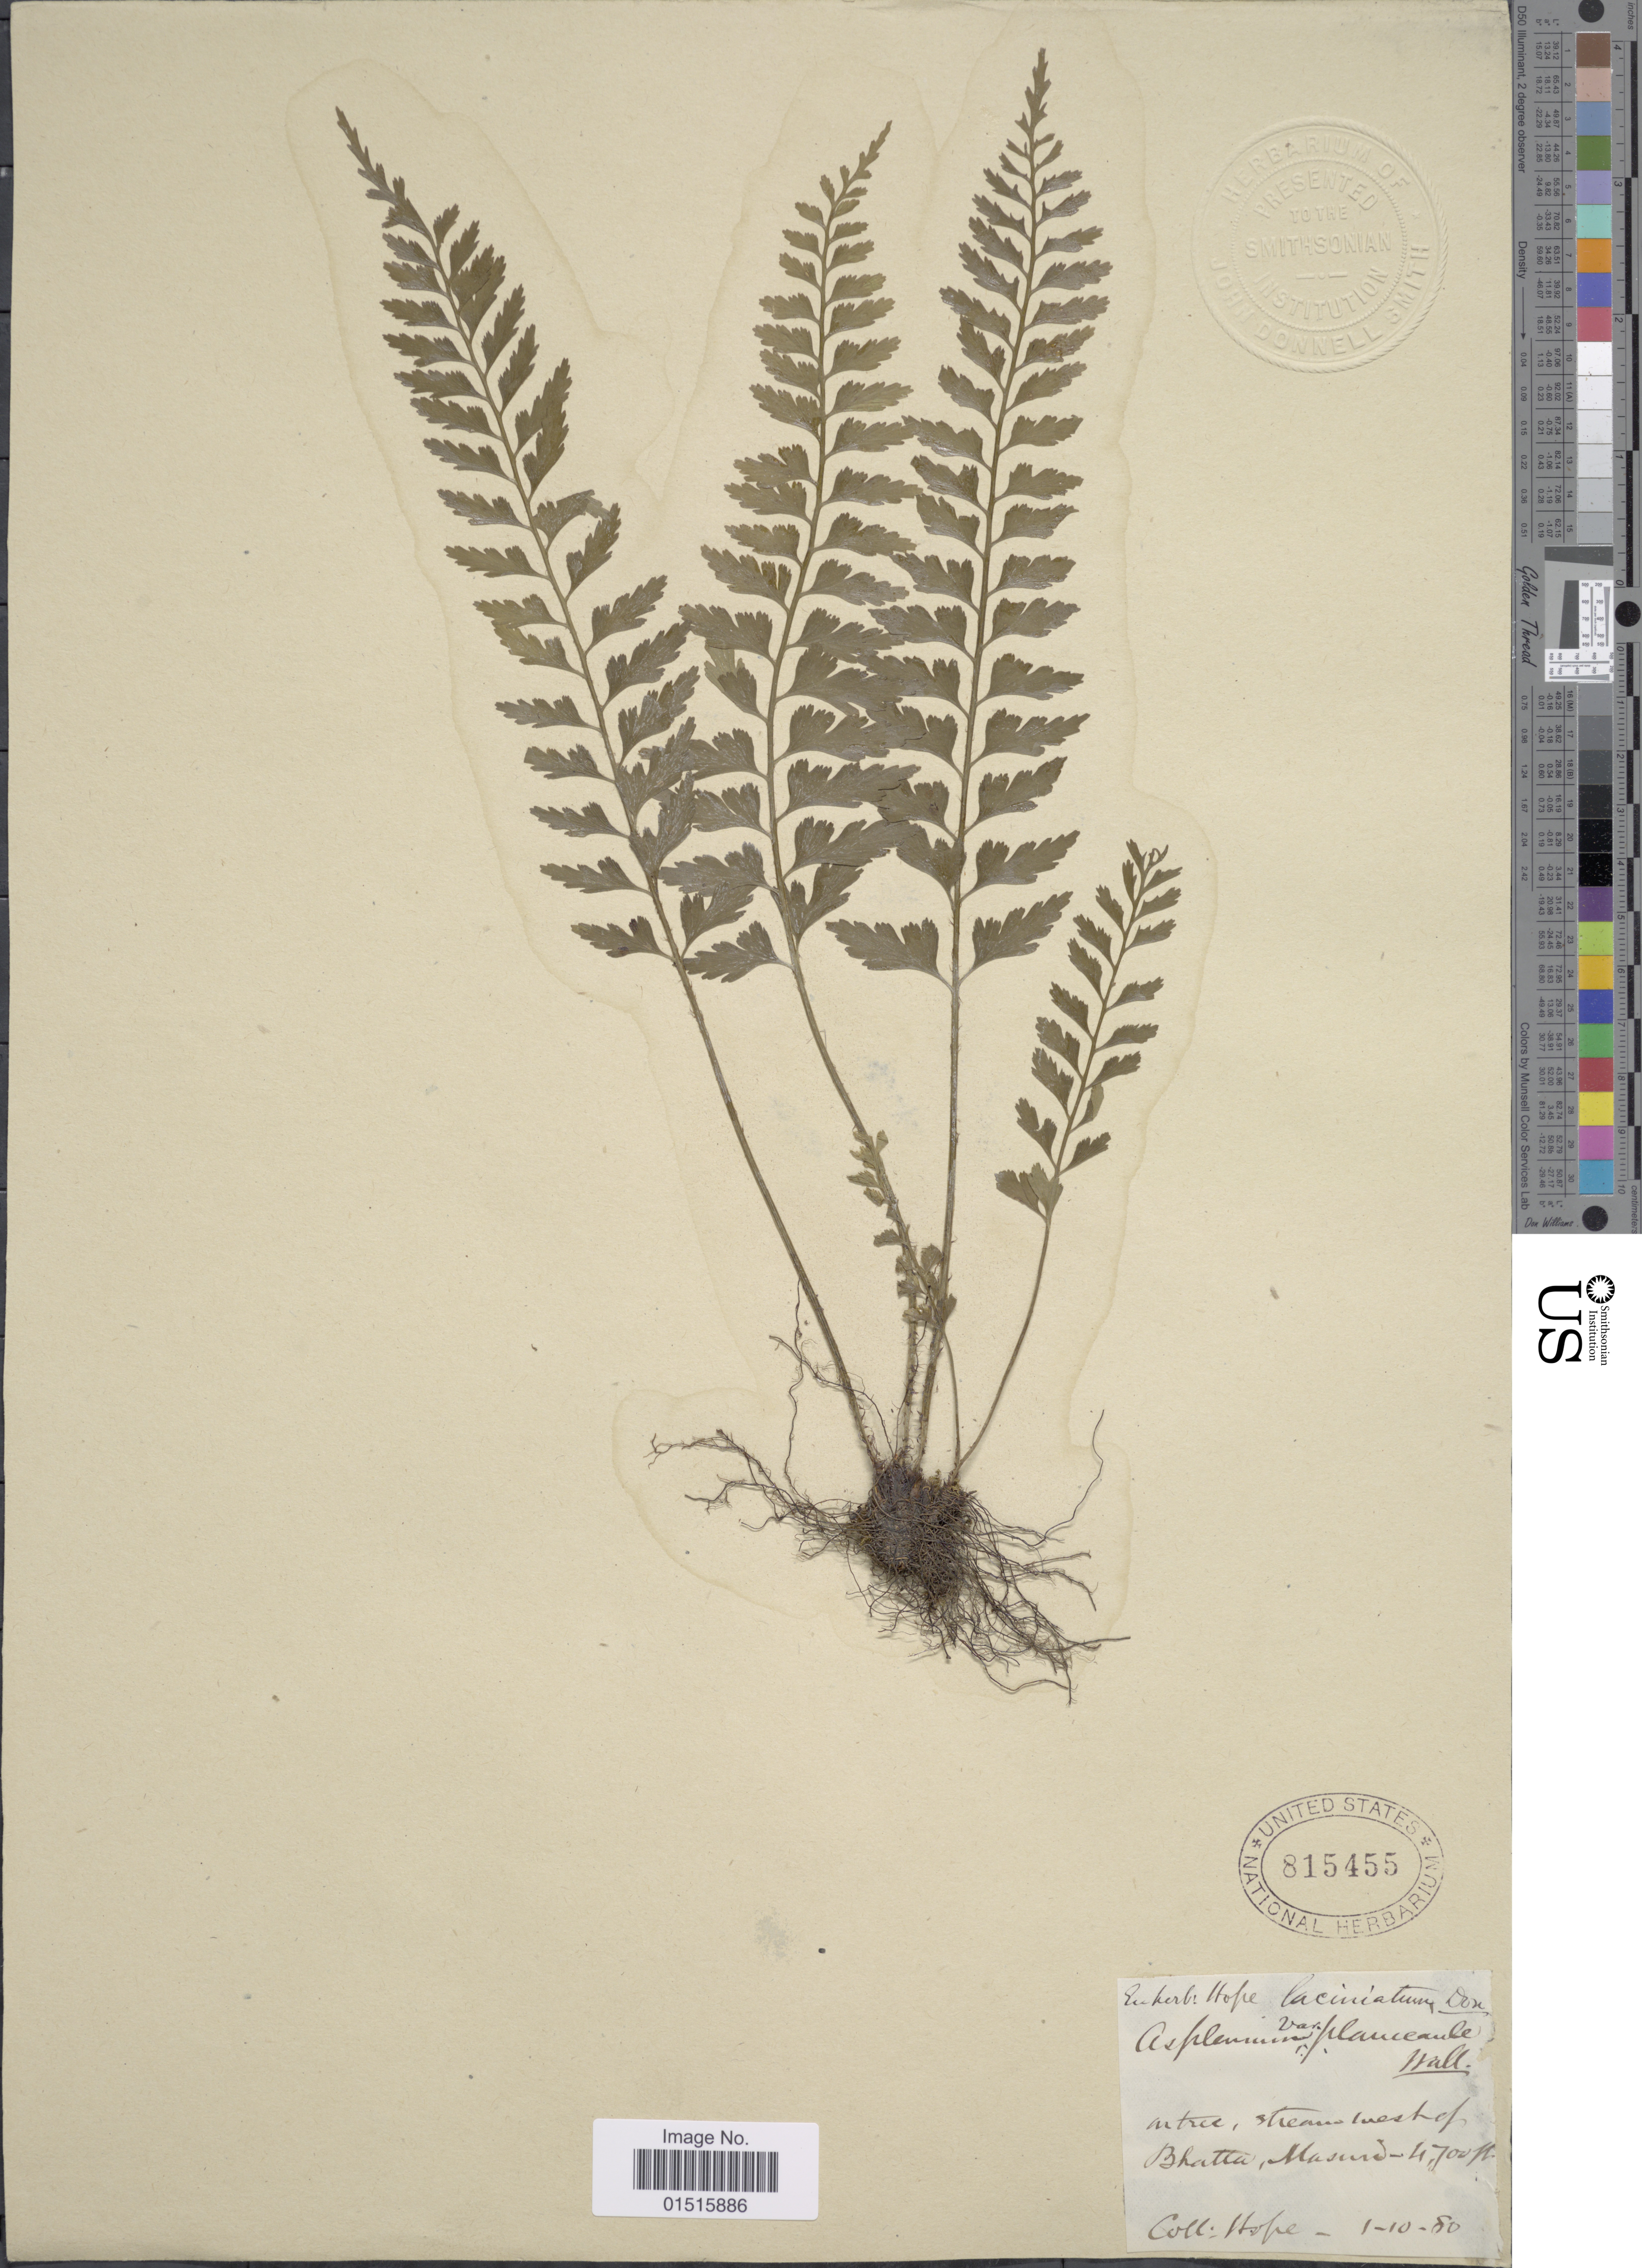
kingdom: Plantae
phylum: Tracheophyta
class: Polypodiopsida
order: Polypodiales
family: Aspleniaceae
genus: Asplenium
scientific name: Asplenium yoshinagae var. planicaule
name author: (Wall. ex Mett.) C.V. Morton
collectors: Hope, W.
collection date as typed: Transcribed d/m/y: 1/10/80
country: India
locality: On tree, stream west of Bhatta, Masurd. [interpreted]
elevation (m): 1433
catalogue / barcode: US 815455